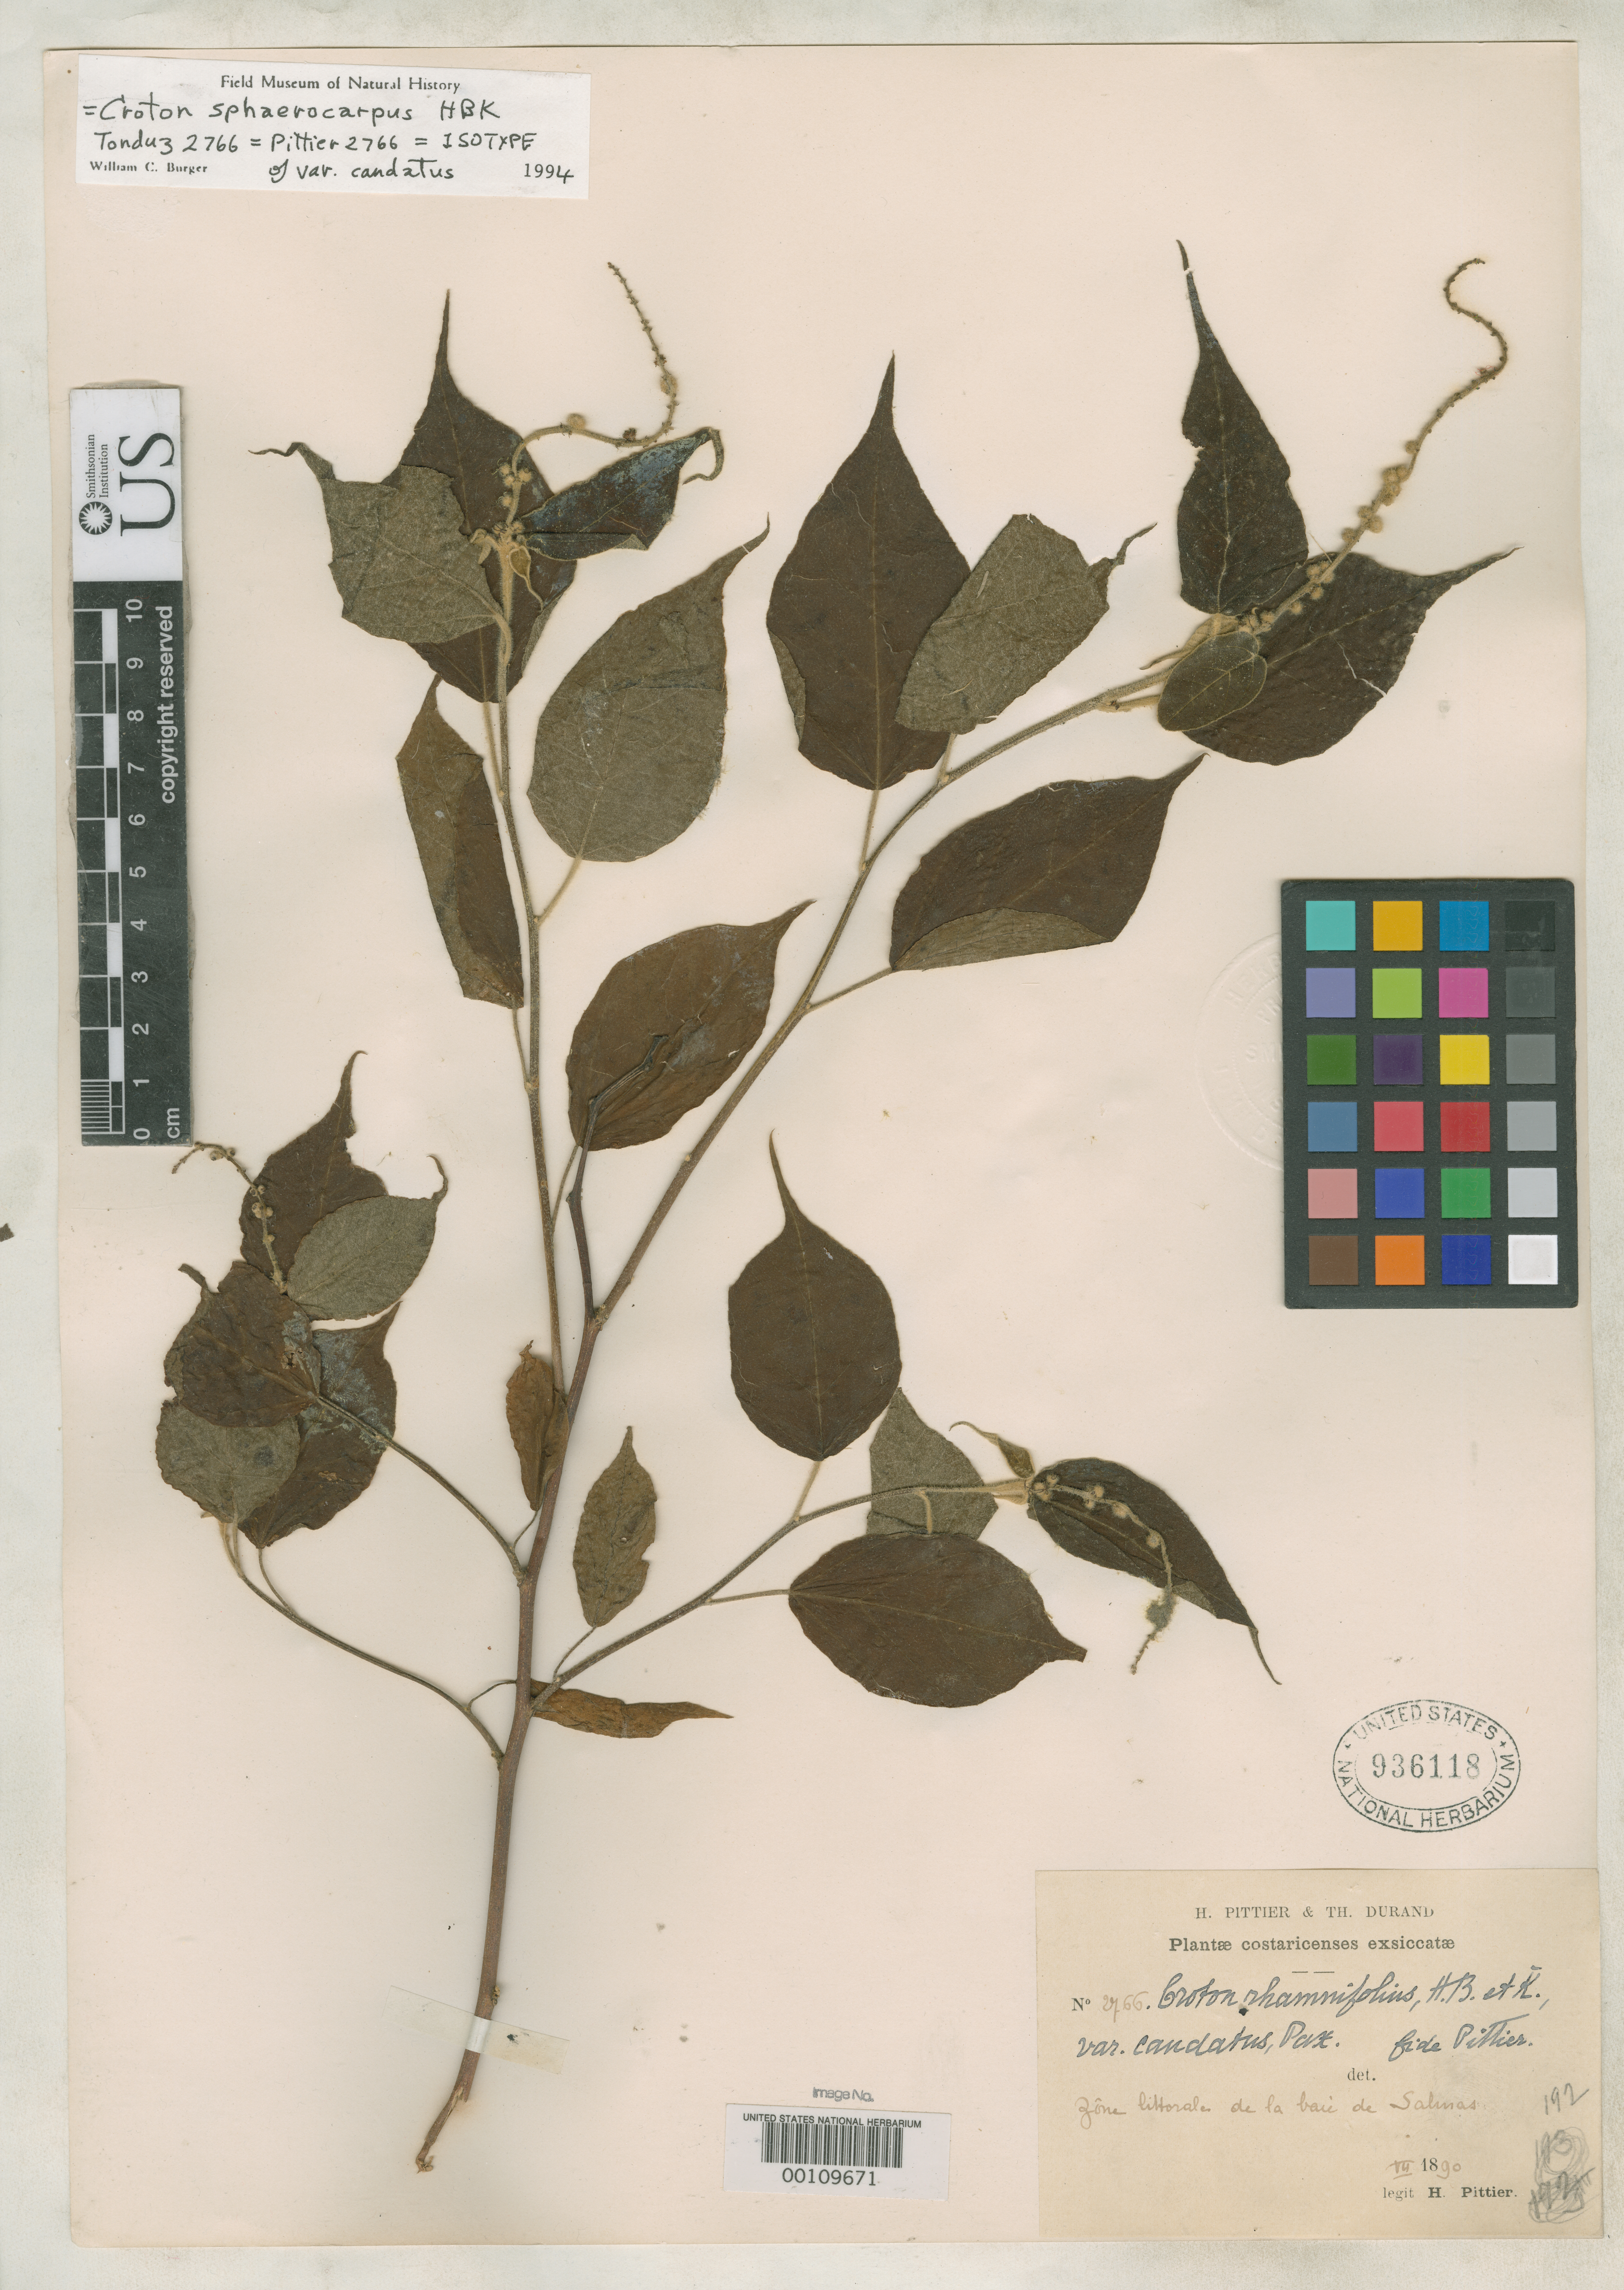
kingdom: Plantae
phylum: Tracheophyta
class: Magnoliopsida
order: Malpighiales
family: Euphorbiaceae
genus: Croton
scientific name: Croton rhamnifolius var. caudatus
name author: Pax in Pittier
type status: Isotype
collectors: H. F. Pittier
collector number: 2766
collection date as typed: Jul 1890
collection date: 1890-07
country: Costa Rica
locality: Zone littorale de Labaie de Salinas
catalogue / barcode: US 936118